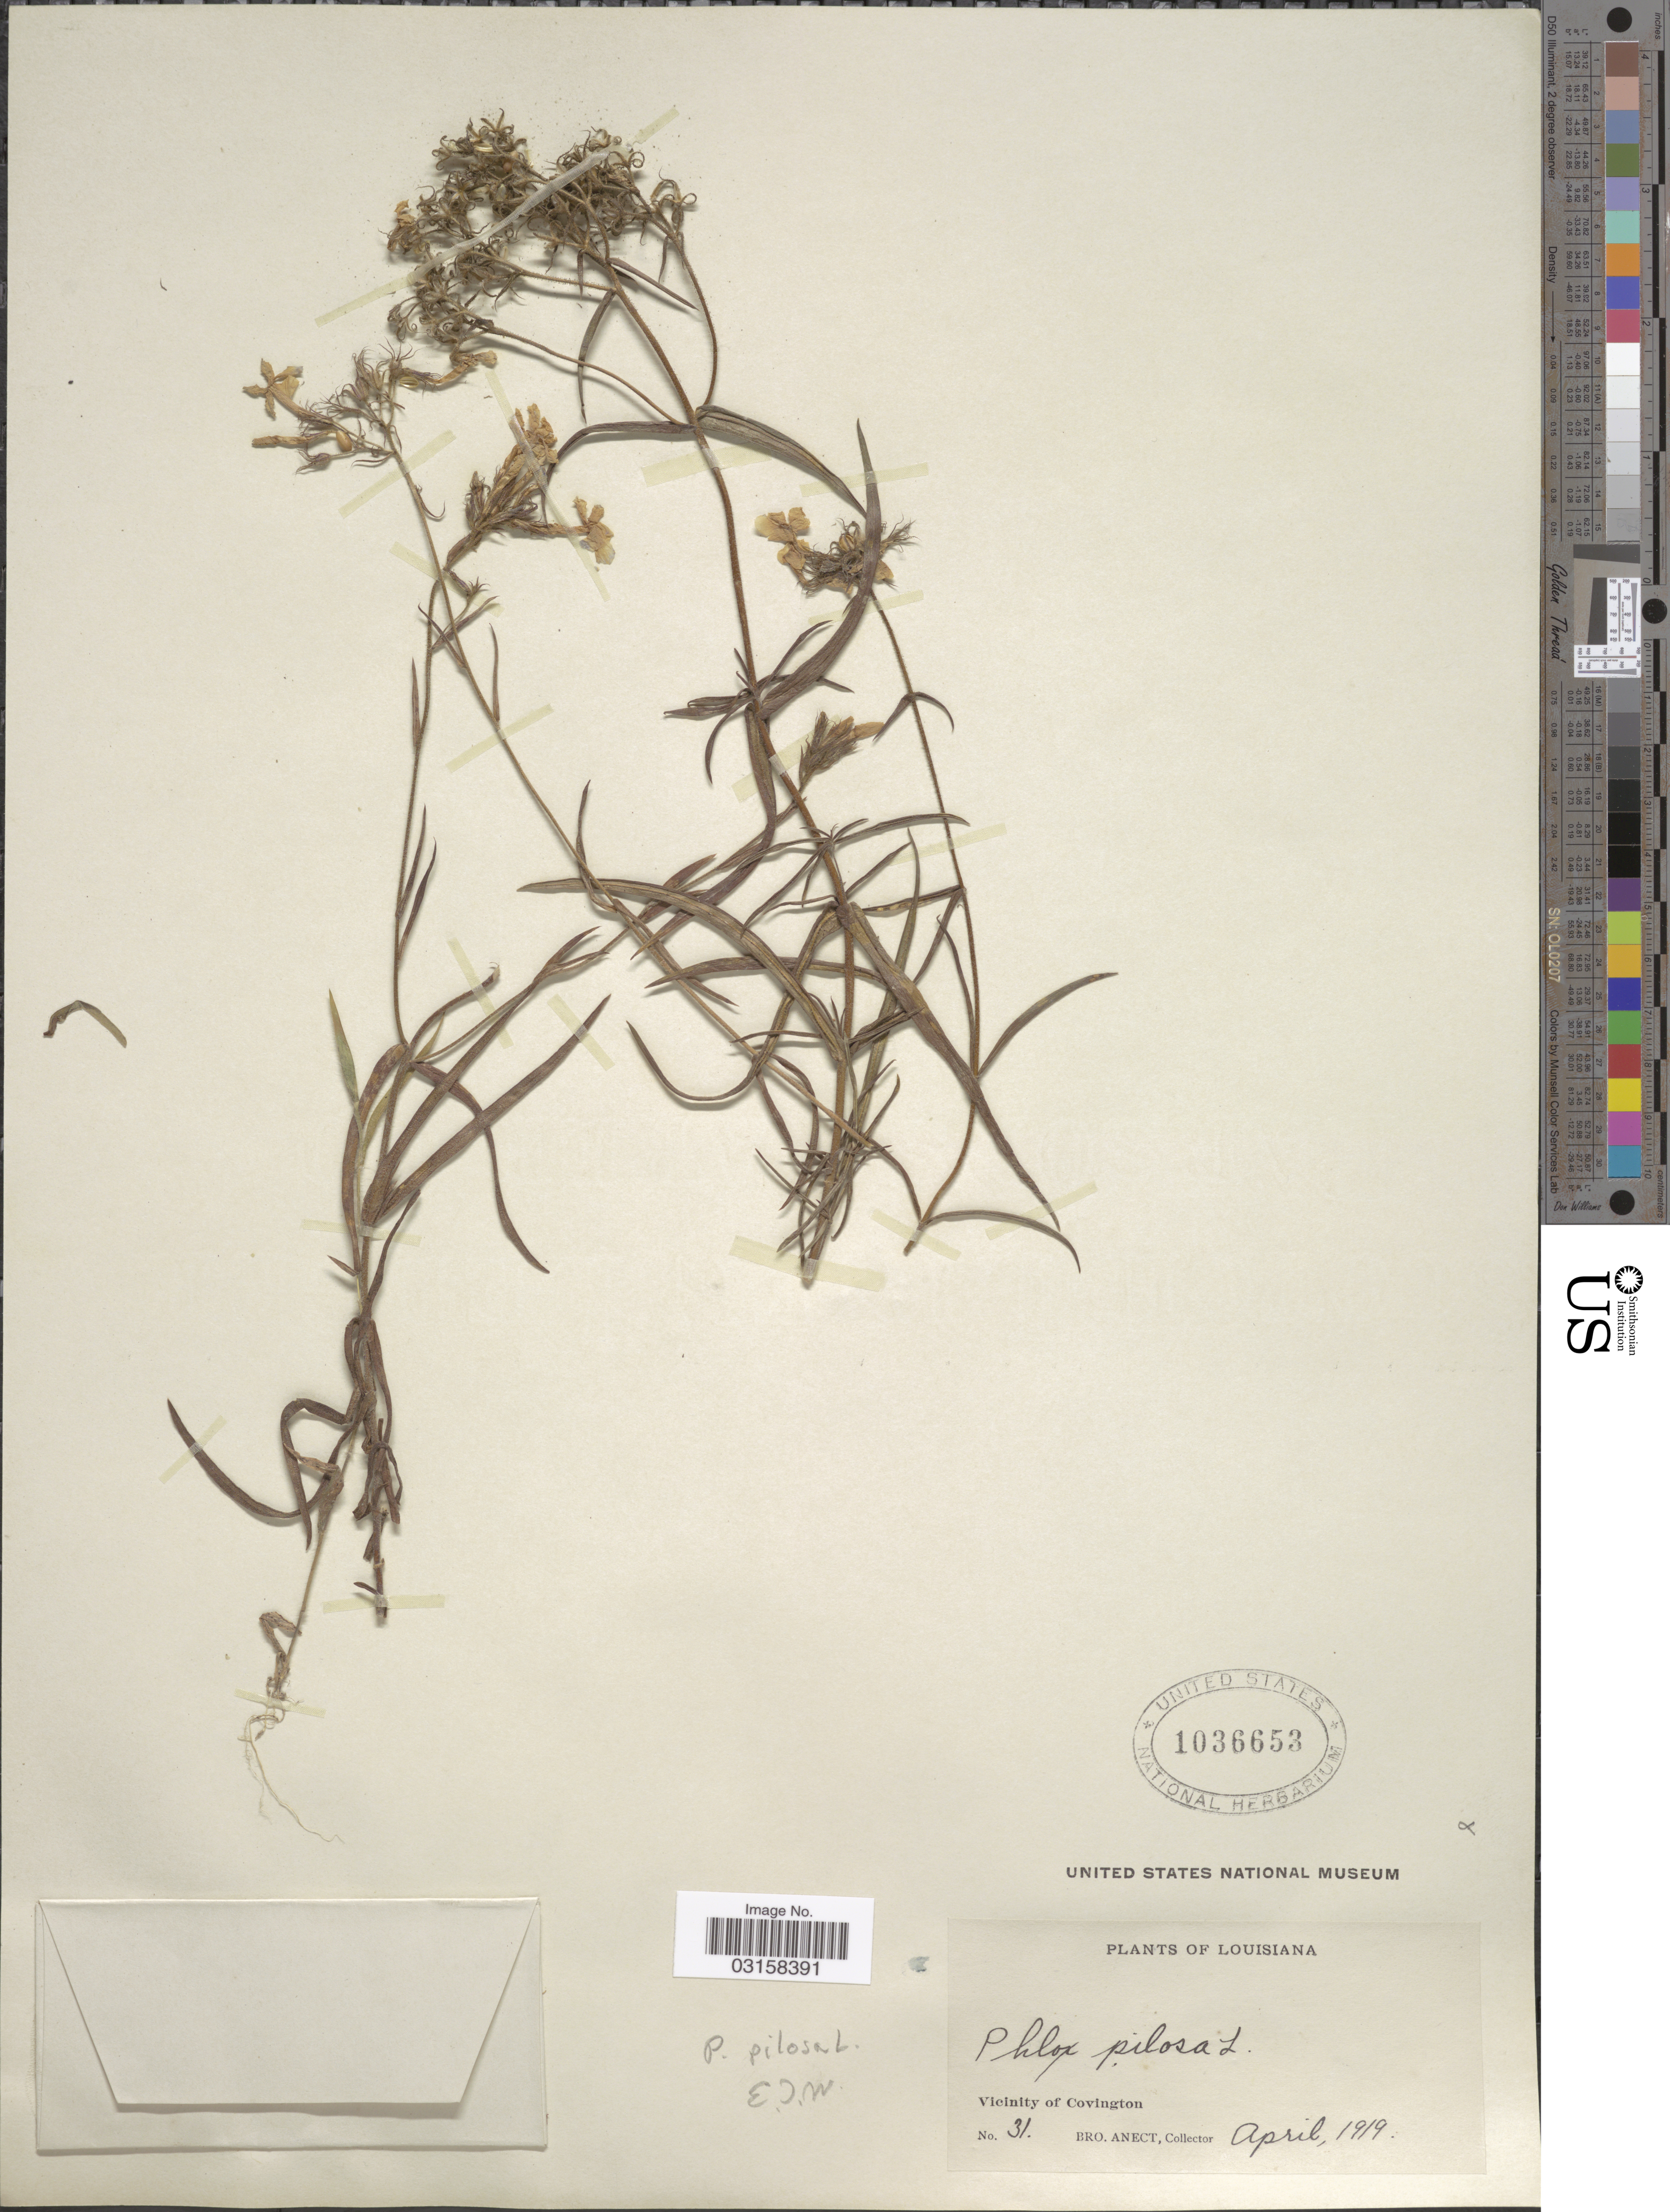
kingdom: Plantae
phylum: Tracheophyta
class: Magnoliopsida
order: Ericales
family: Polemoniaceae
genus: Phlox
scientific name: Phlox pilosa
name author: L.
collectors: B. Anect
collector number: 31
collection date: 1919-04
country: United States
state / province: Louisiana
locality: Vicinity of Covington.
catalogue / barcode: US 1036653